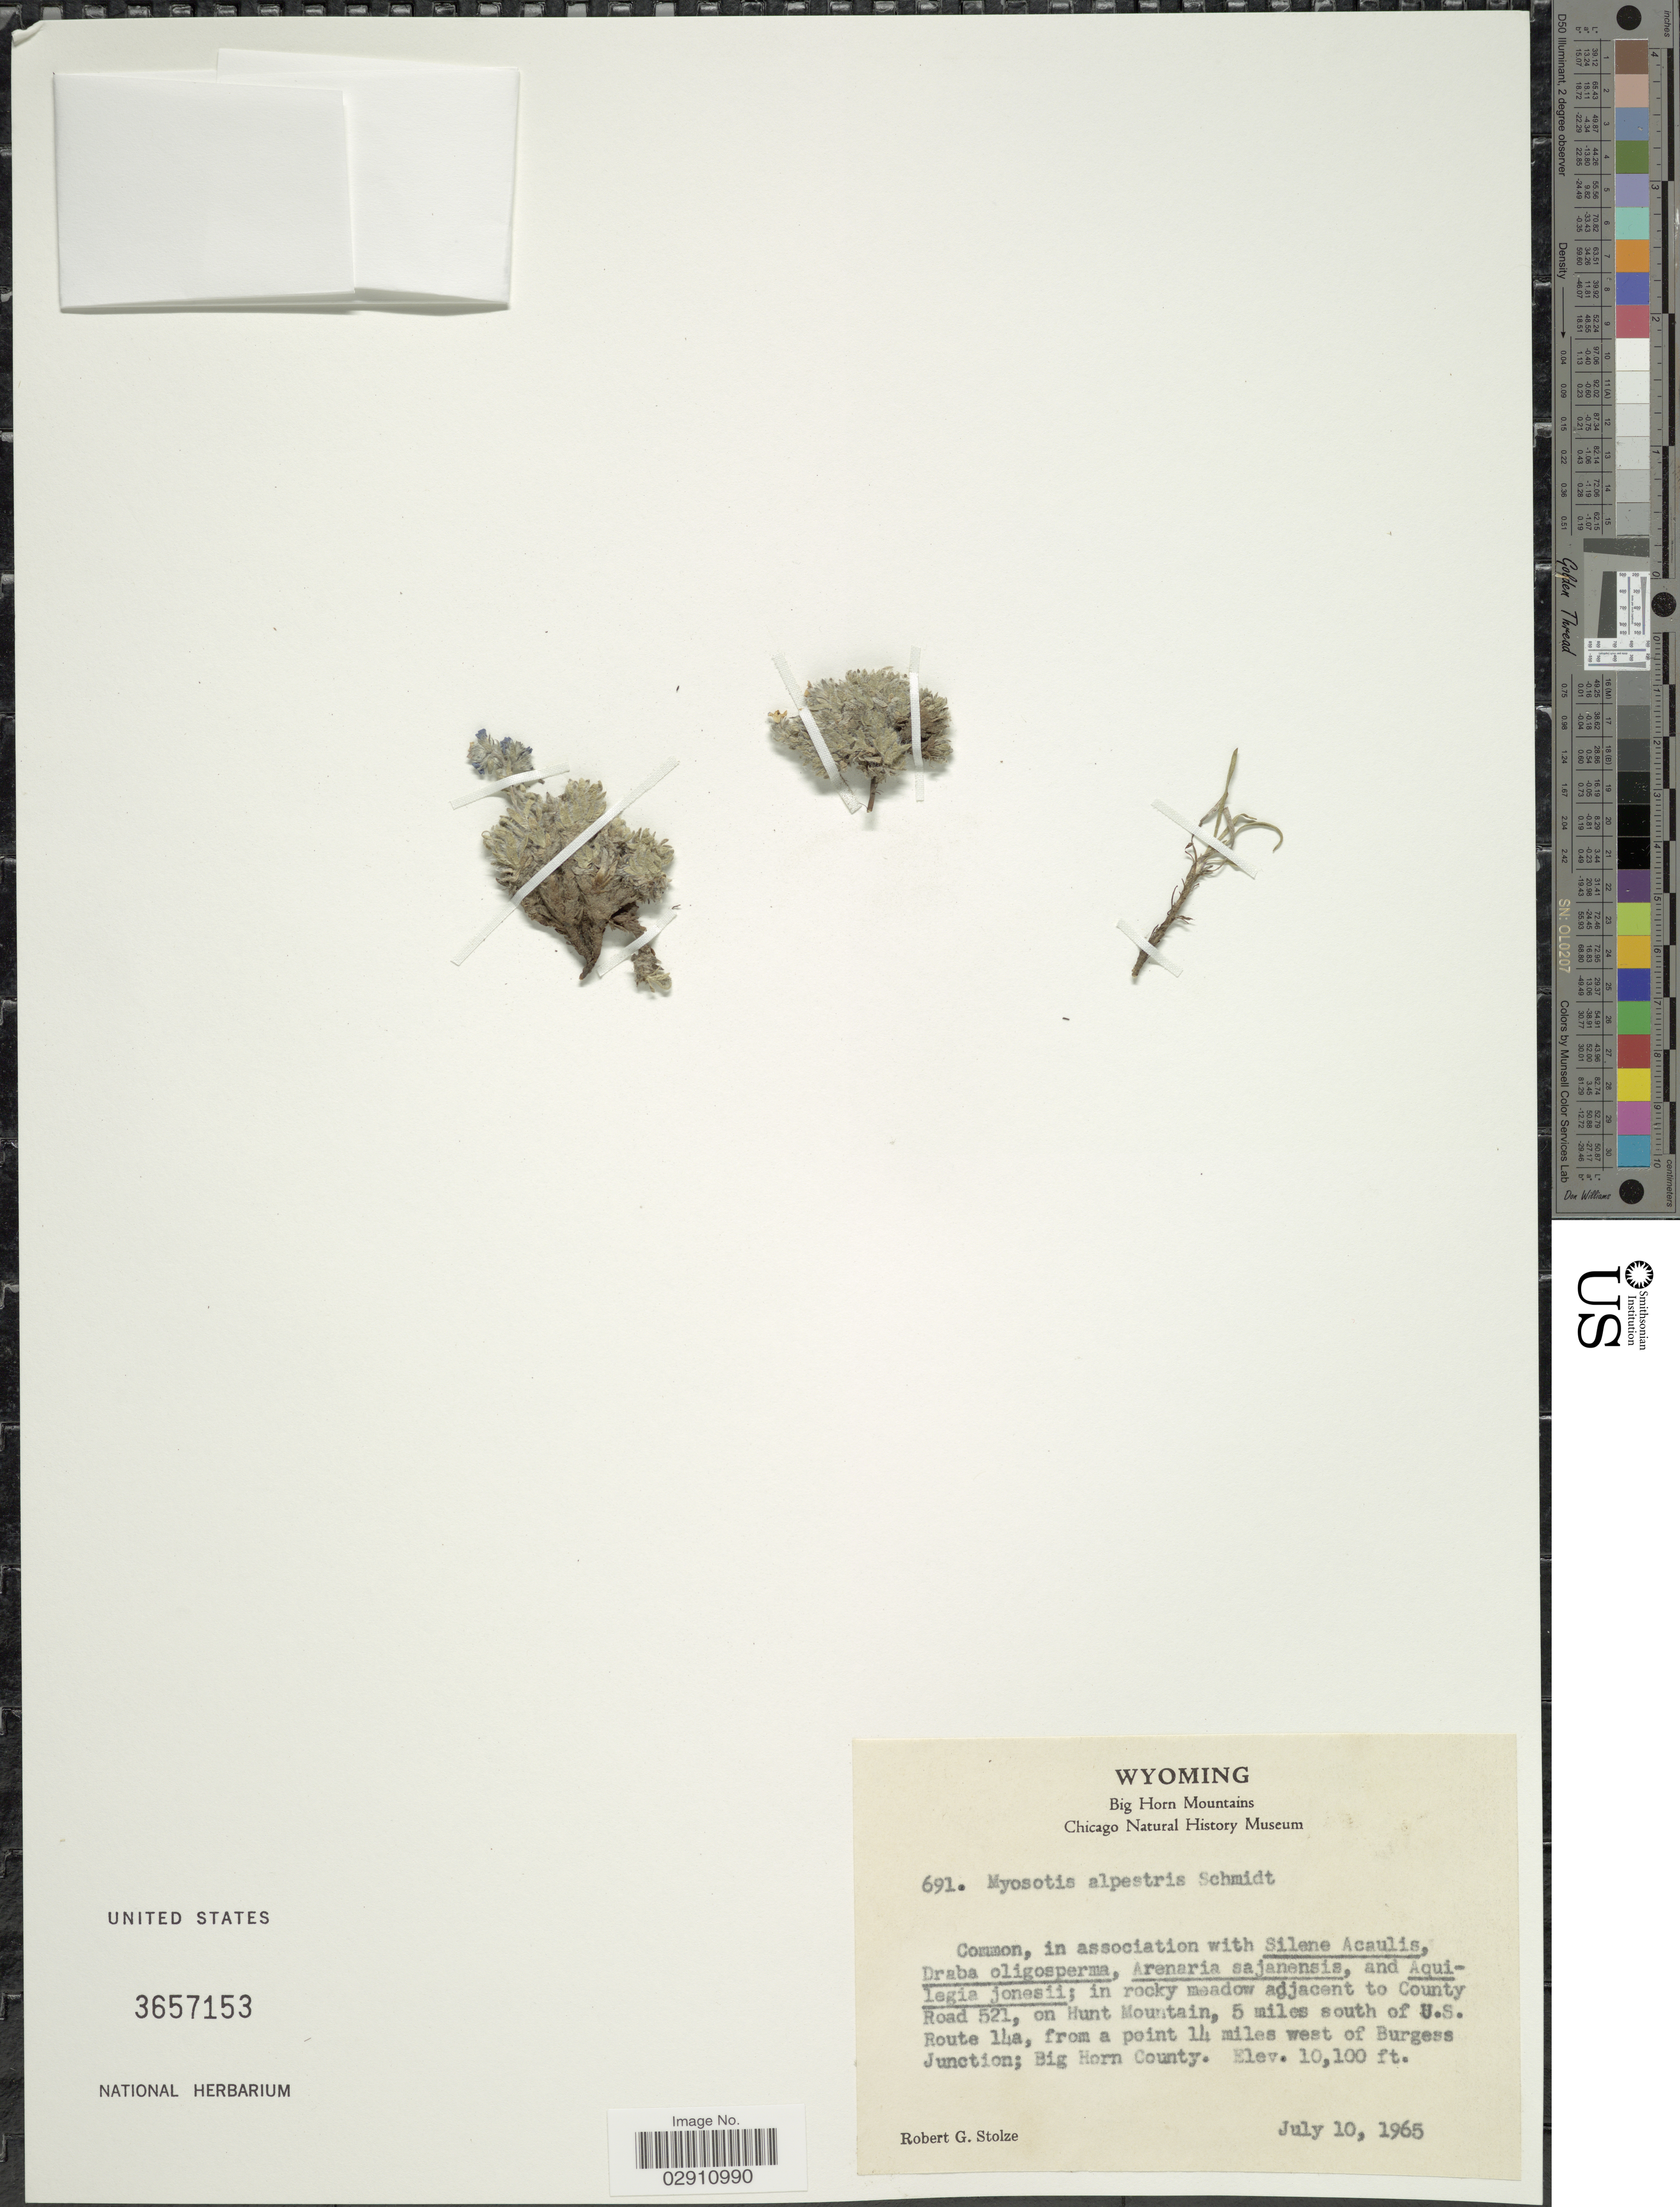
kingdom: Plantae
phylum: Tracheophyta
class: Magnoliopsida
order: Boraginales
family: Boraginaceae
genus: Myosotis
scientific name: Myosotis alpestris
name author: F.W. Schmidt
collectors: R. G. Stolze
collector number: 691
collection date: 1965-07-10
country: United States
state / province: Wyoming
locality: Big Horn Mountains. In rocky meadow adjacent to County Road 521, on Hunt Mountain, 5 miles south of U.S. Route 14a, from a point 14 miles west of Burgess Junction; Big Horn County.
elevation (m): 3078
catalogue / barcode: US 3657153